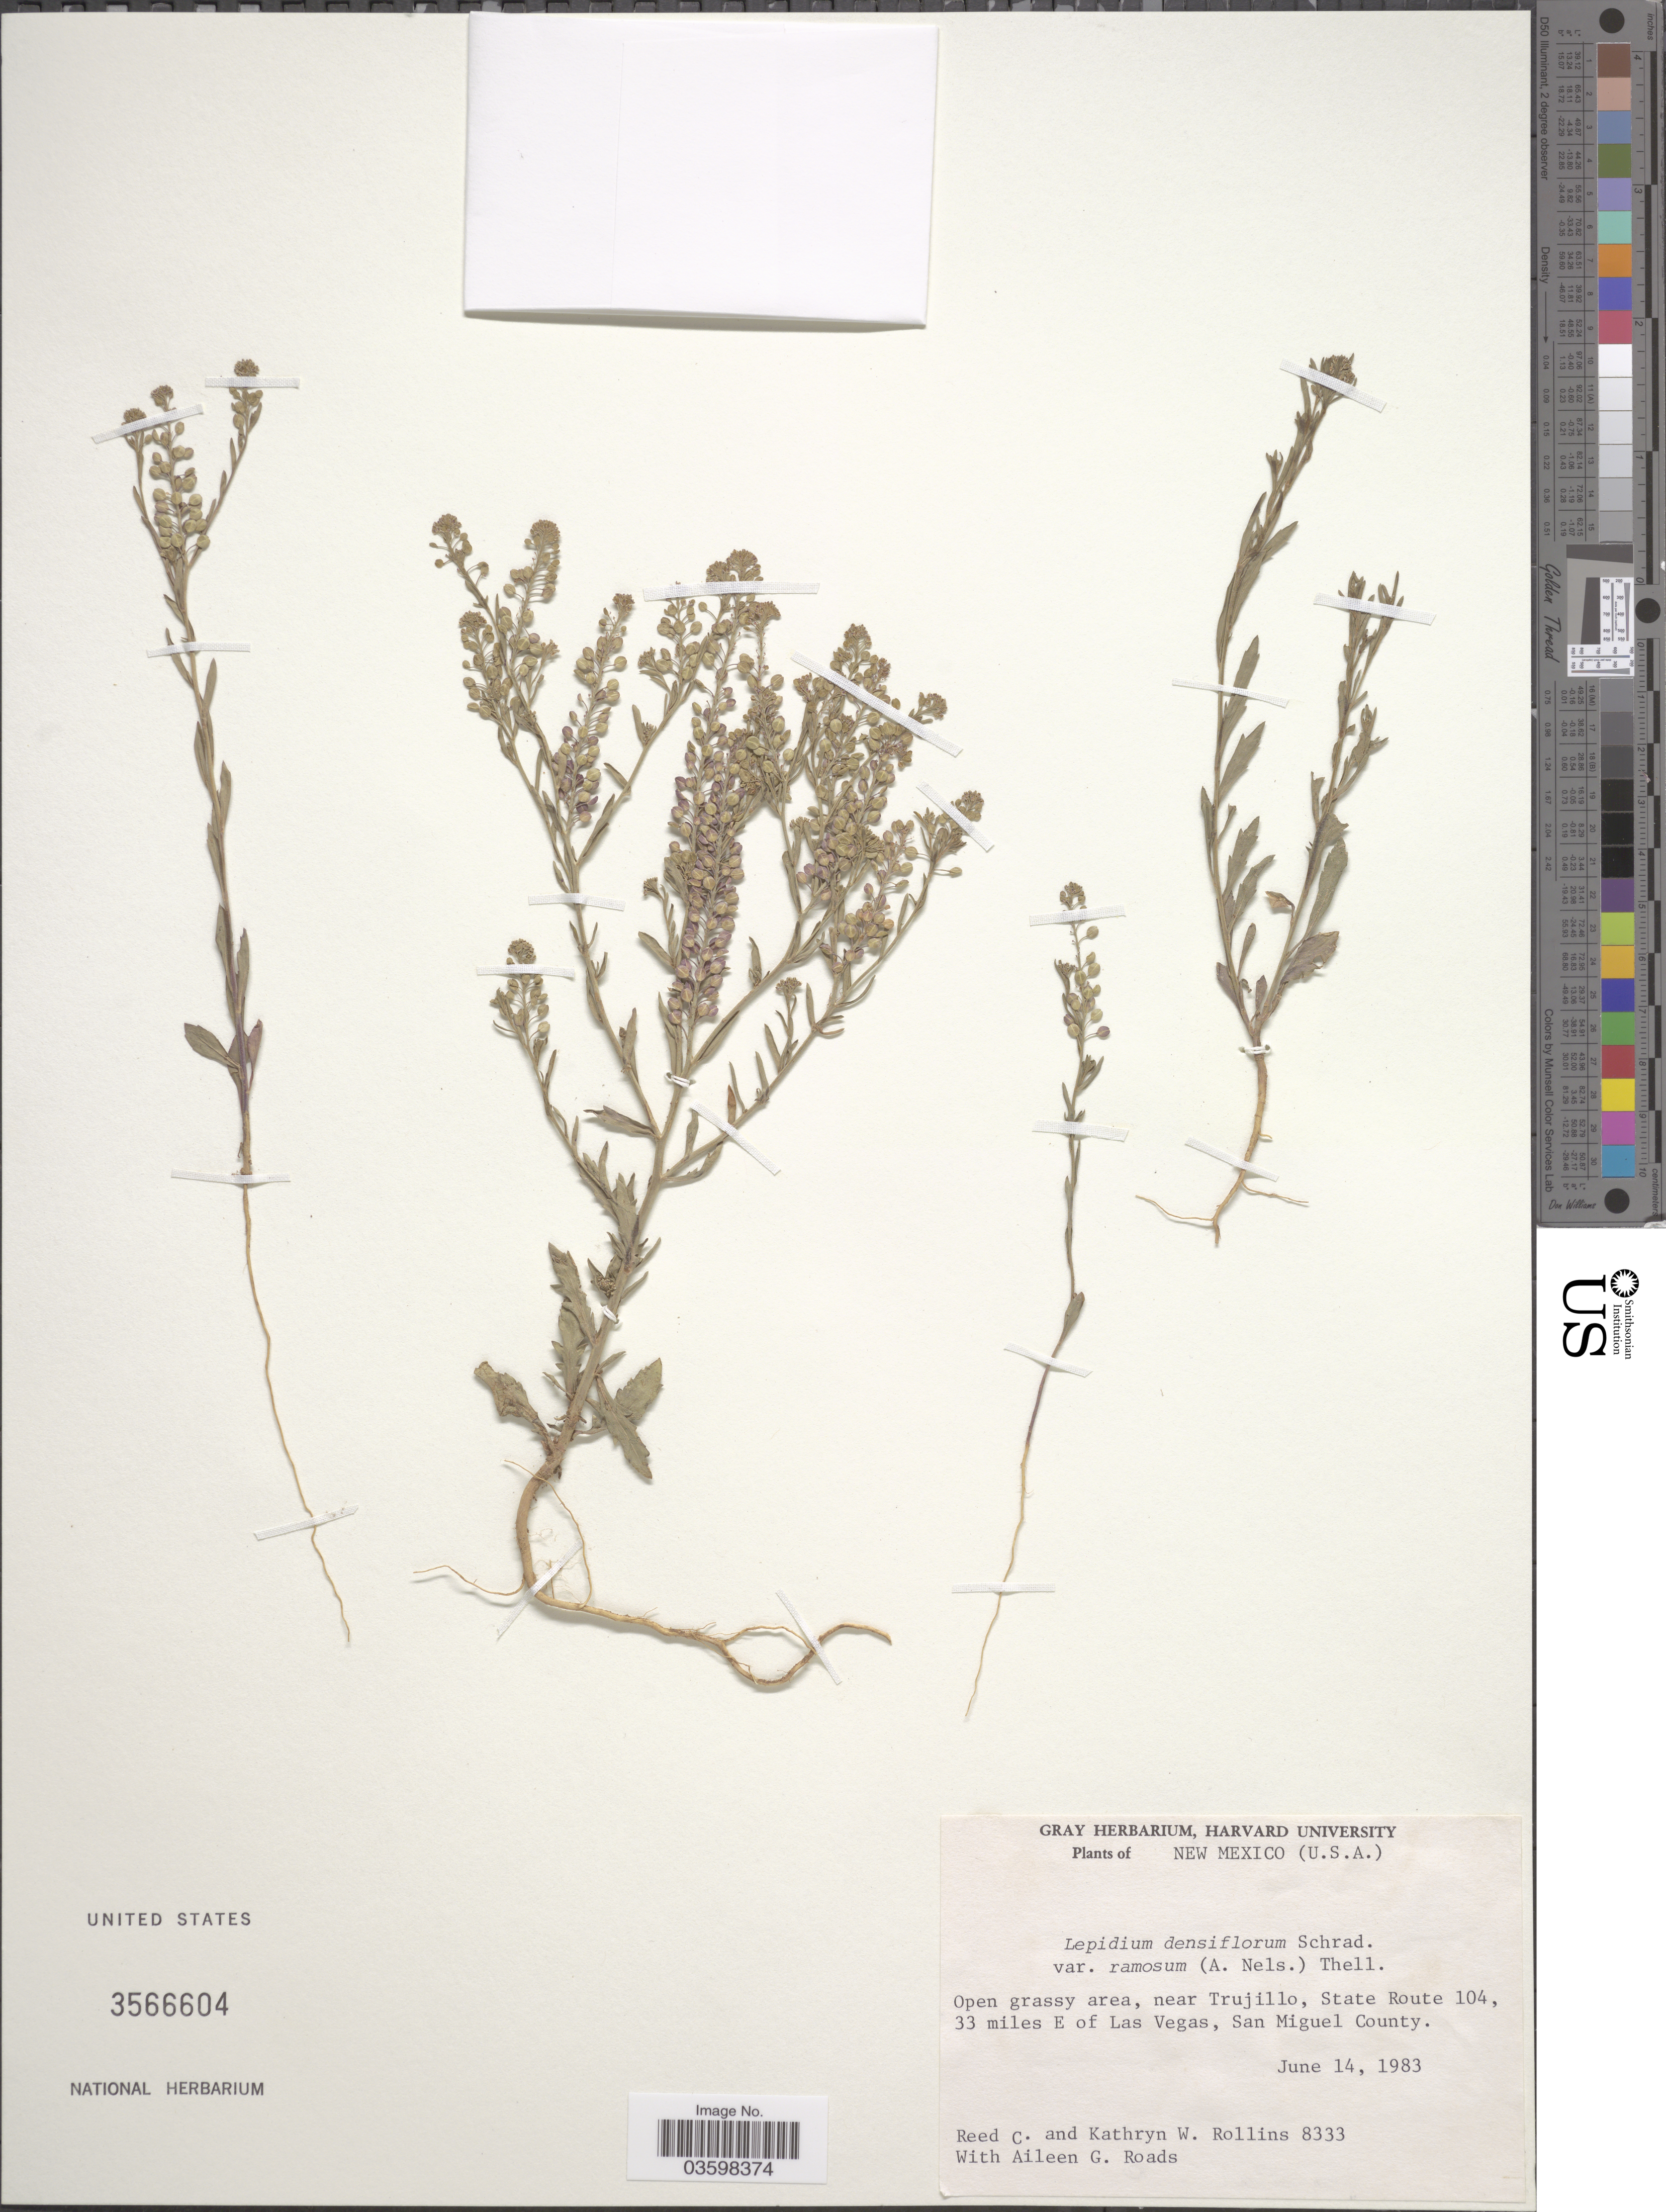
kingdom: Plantae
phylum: Tracheophyta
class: Magnoliopsida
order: Brassicales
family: Brassicaceae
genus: Lepidium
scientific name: Lepidium densiflorum var. ramosum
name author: (A. Nelson) Thell.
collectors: R. C. Rollins, K. W. Rollins & A. Roads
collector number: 8333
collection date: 1983-06-14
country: United States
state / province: New Mexico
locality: Open grassy area, near Trujillo, State Route 104, 33 miles E of Las Vegas, San Miguel County.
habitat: open grassy area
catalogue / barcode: US 3566604